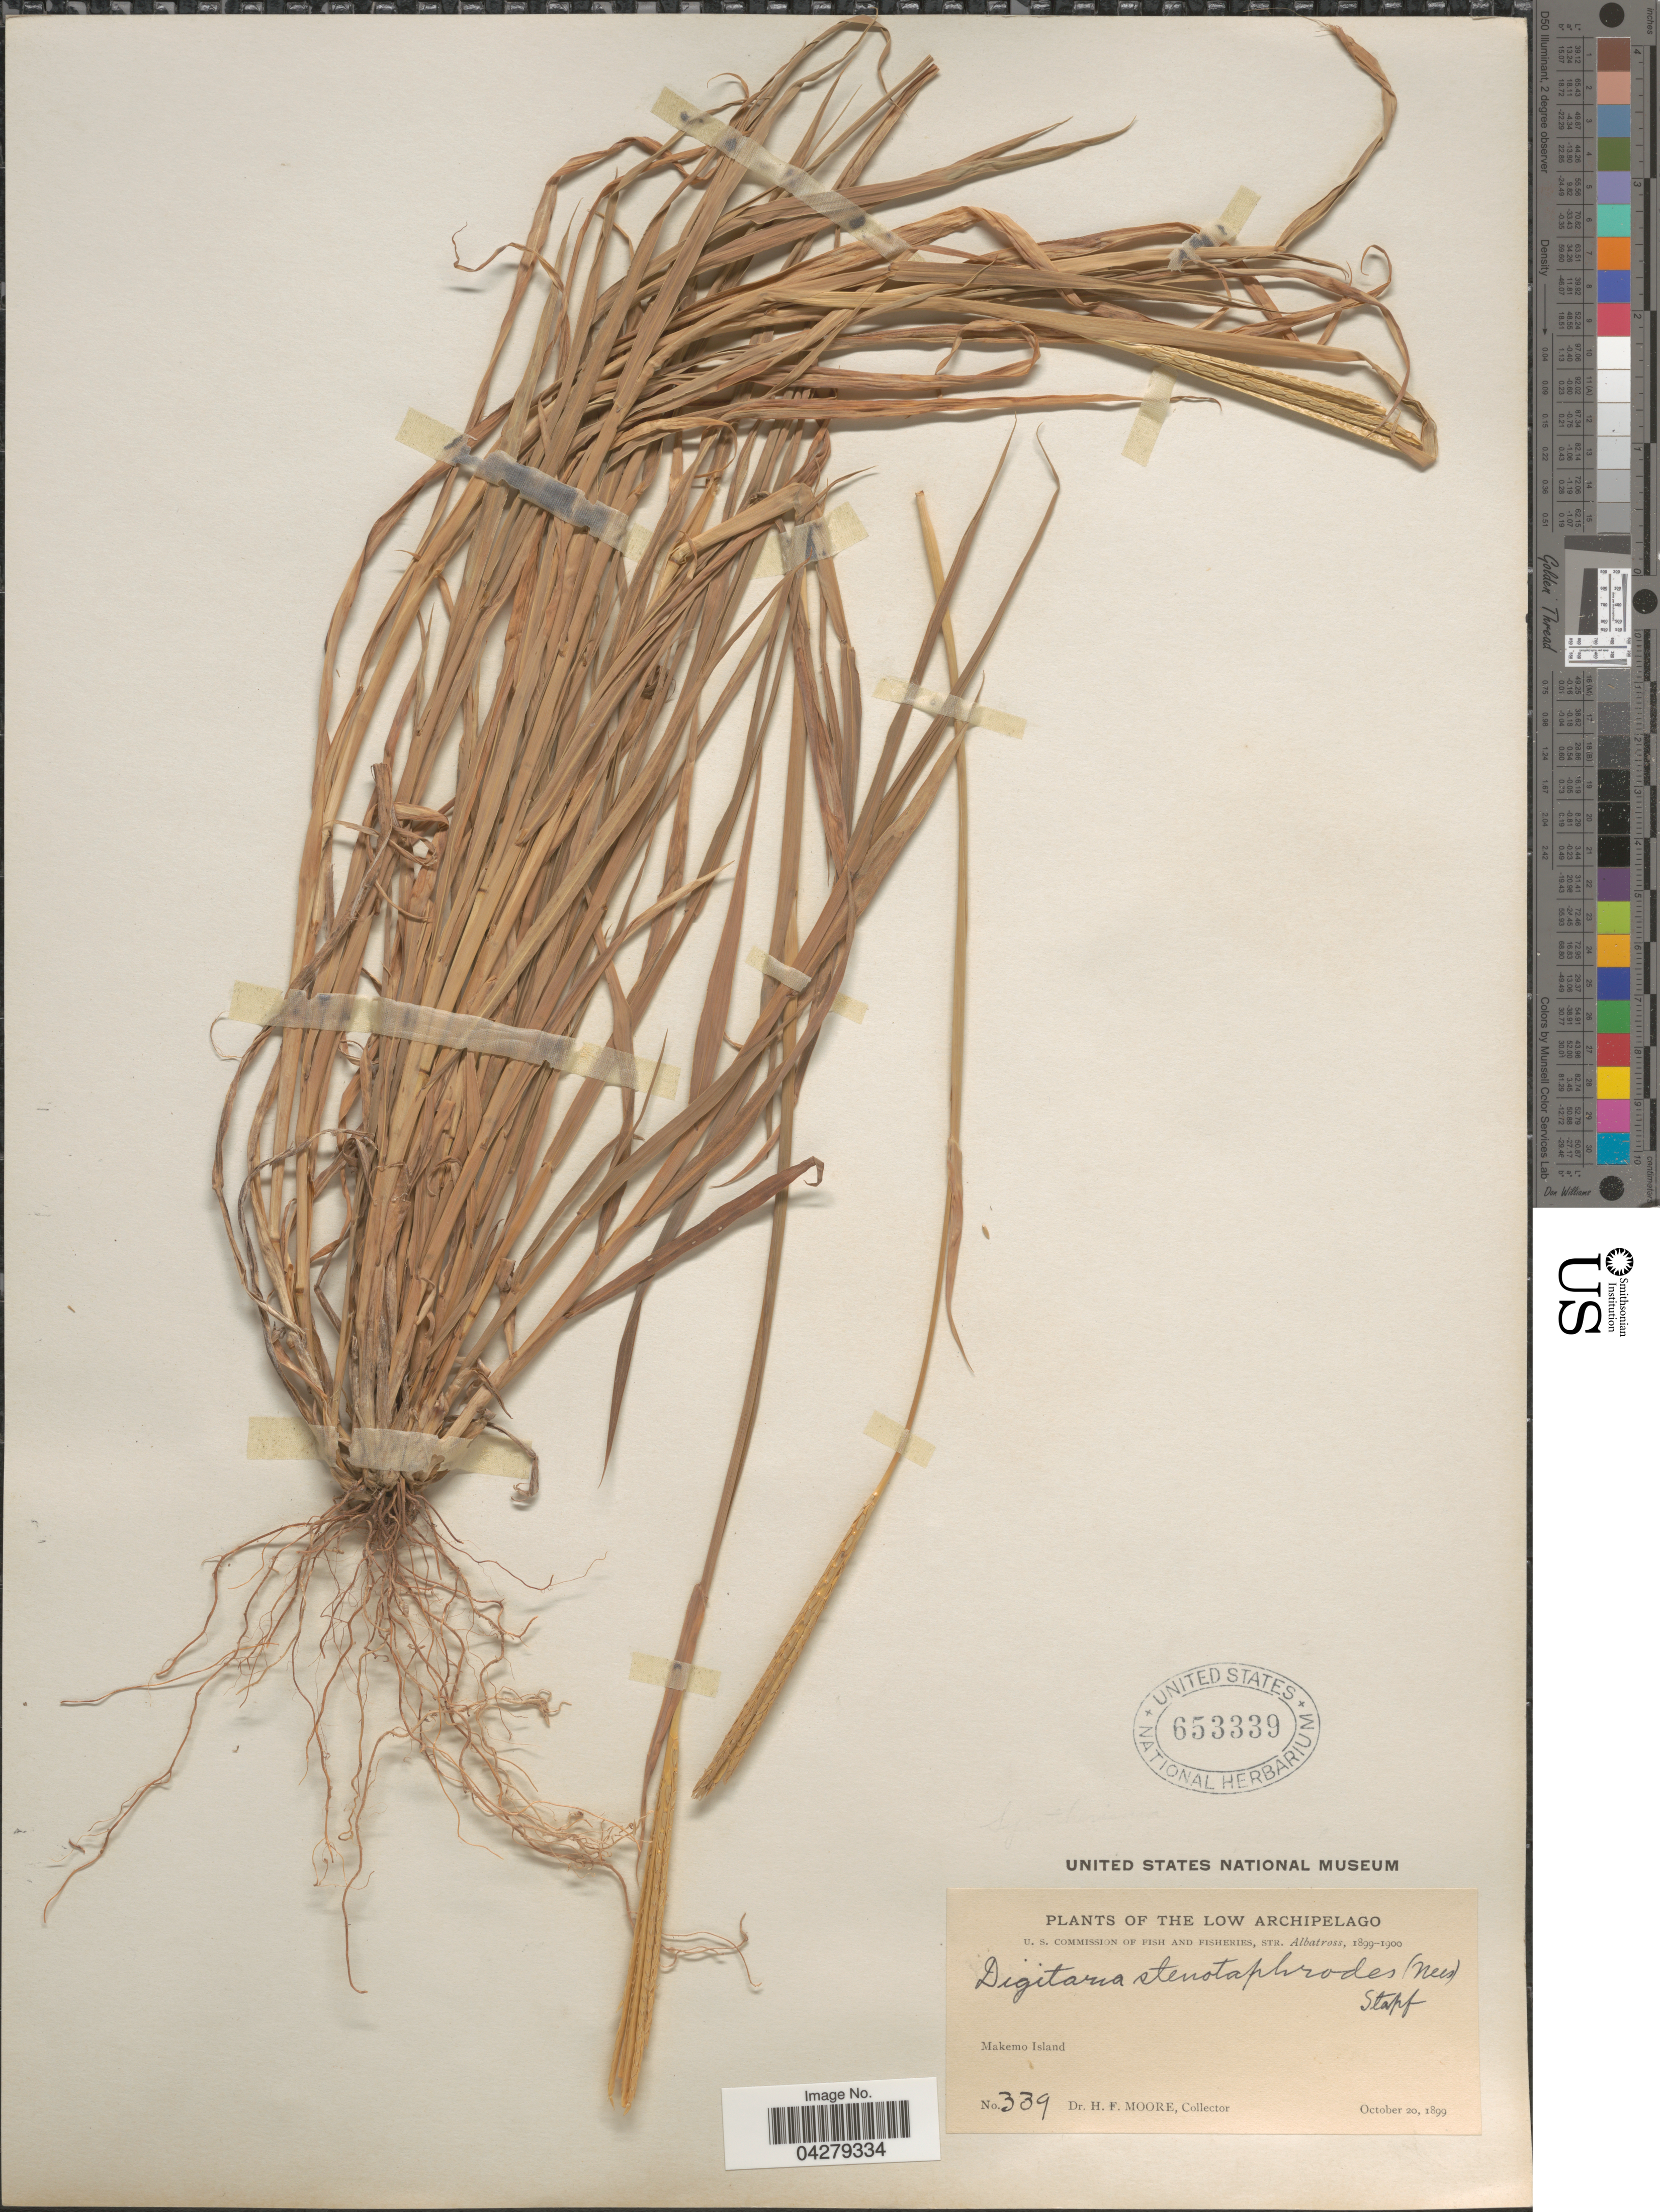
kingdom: Plantae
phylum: Tracheophyta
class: Liliopsida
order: Poales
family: Poaceae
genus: Digitaria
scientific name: Digitaria stenotaphrodes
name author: (Steud.) Stapf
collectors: H. F. Moore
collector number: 339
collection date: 1899-10-20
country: French Polynesia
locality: The Low Archipelago. Makemo Island.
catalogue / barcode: US 653339